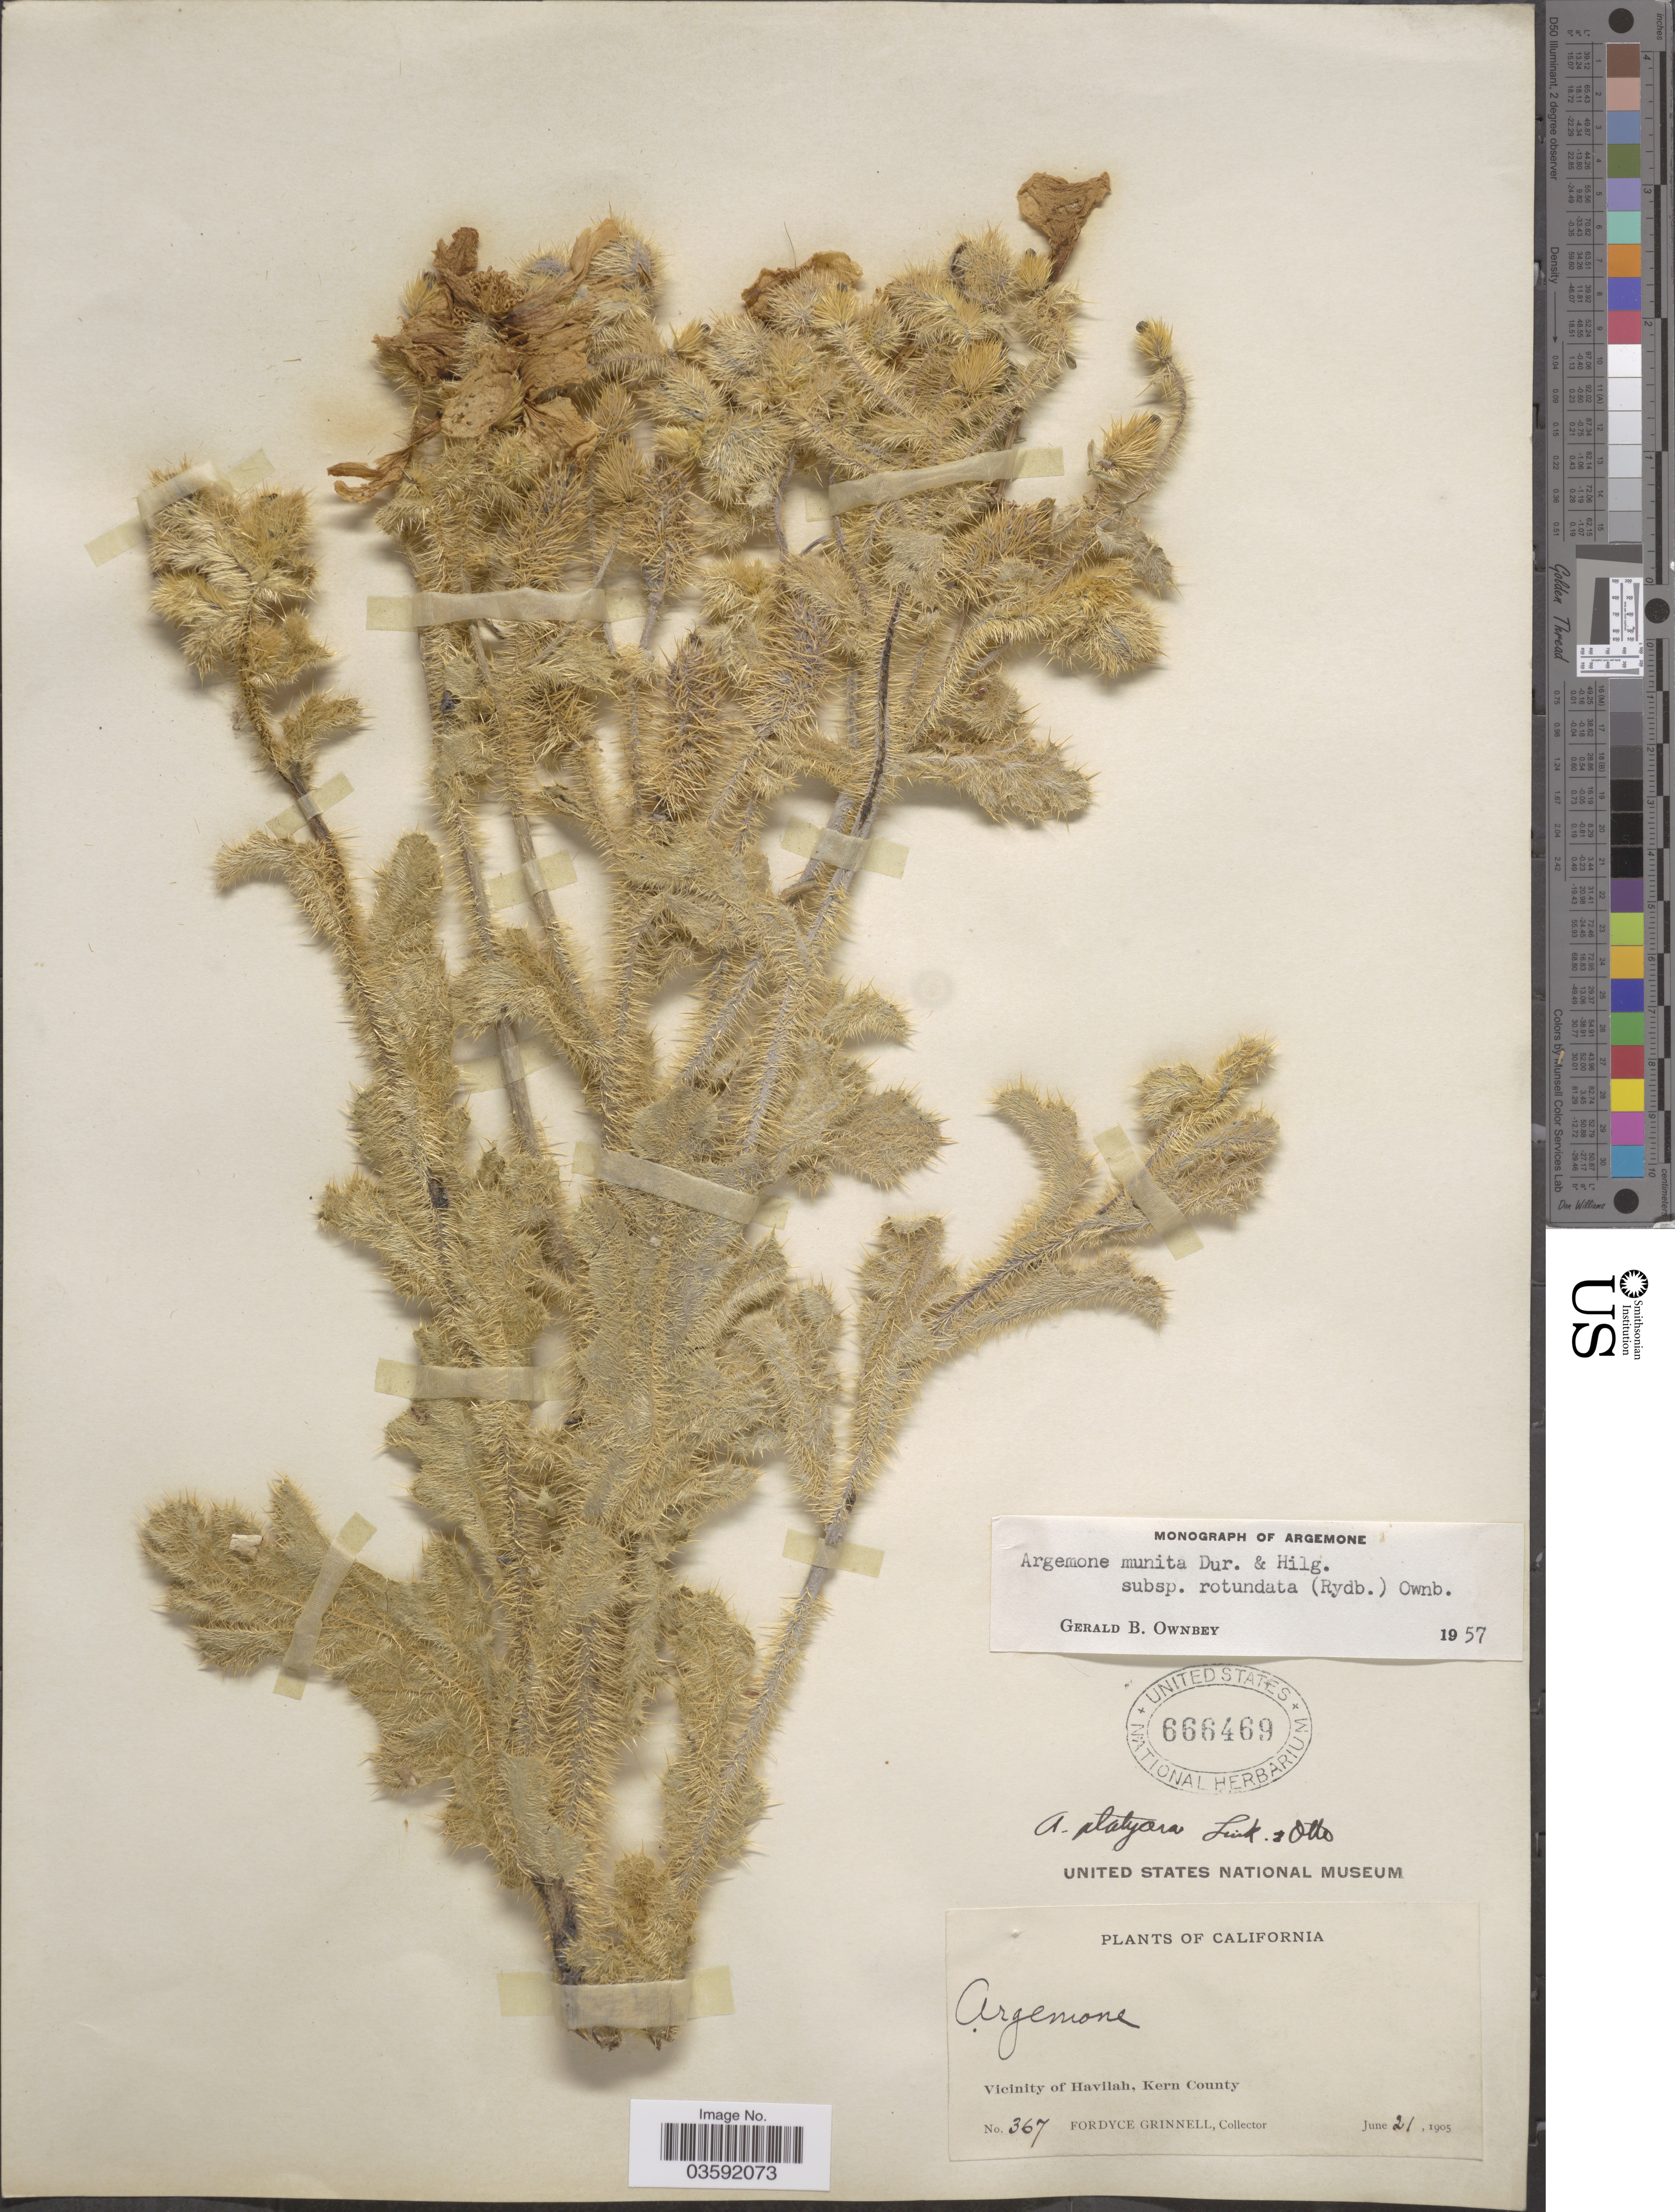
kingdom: Plantae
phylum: Tracheophyta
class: Magnoliopsida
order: Ranunculales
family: Papaveraceae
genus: Argemone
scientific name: Argemone munita subsp. rotundata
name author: (Rydb.) G.B. Ownbey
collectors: F. Grinnell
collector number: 367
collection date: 1905-06-21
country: United States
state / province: California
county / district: Kern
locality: Vicinity of Havilah, Kern County.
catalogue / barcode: US 666469